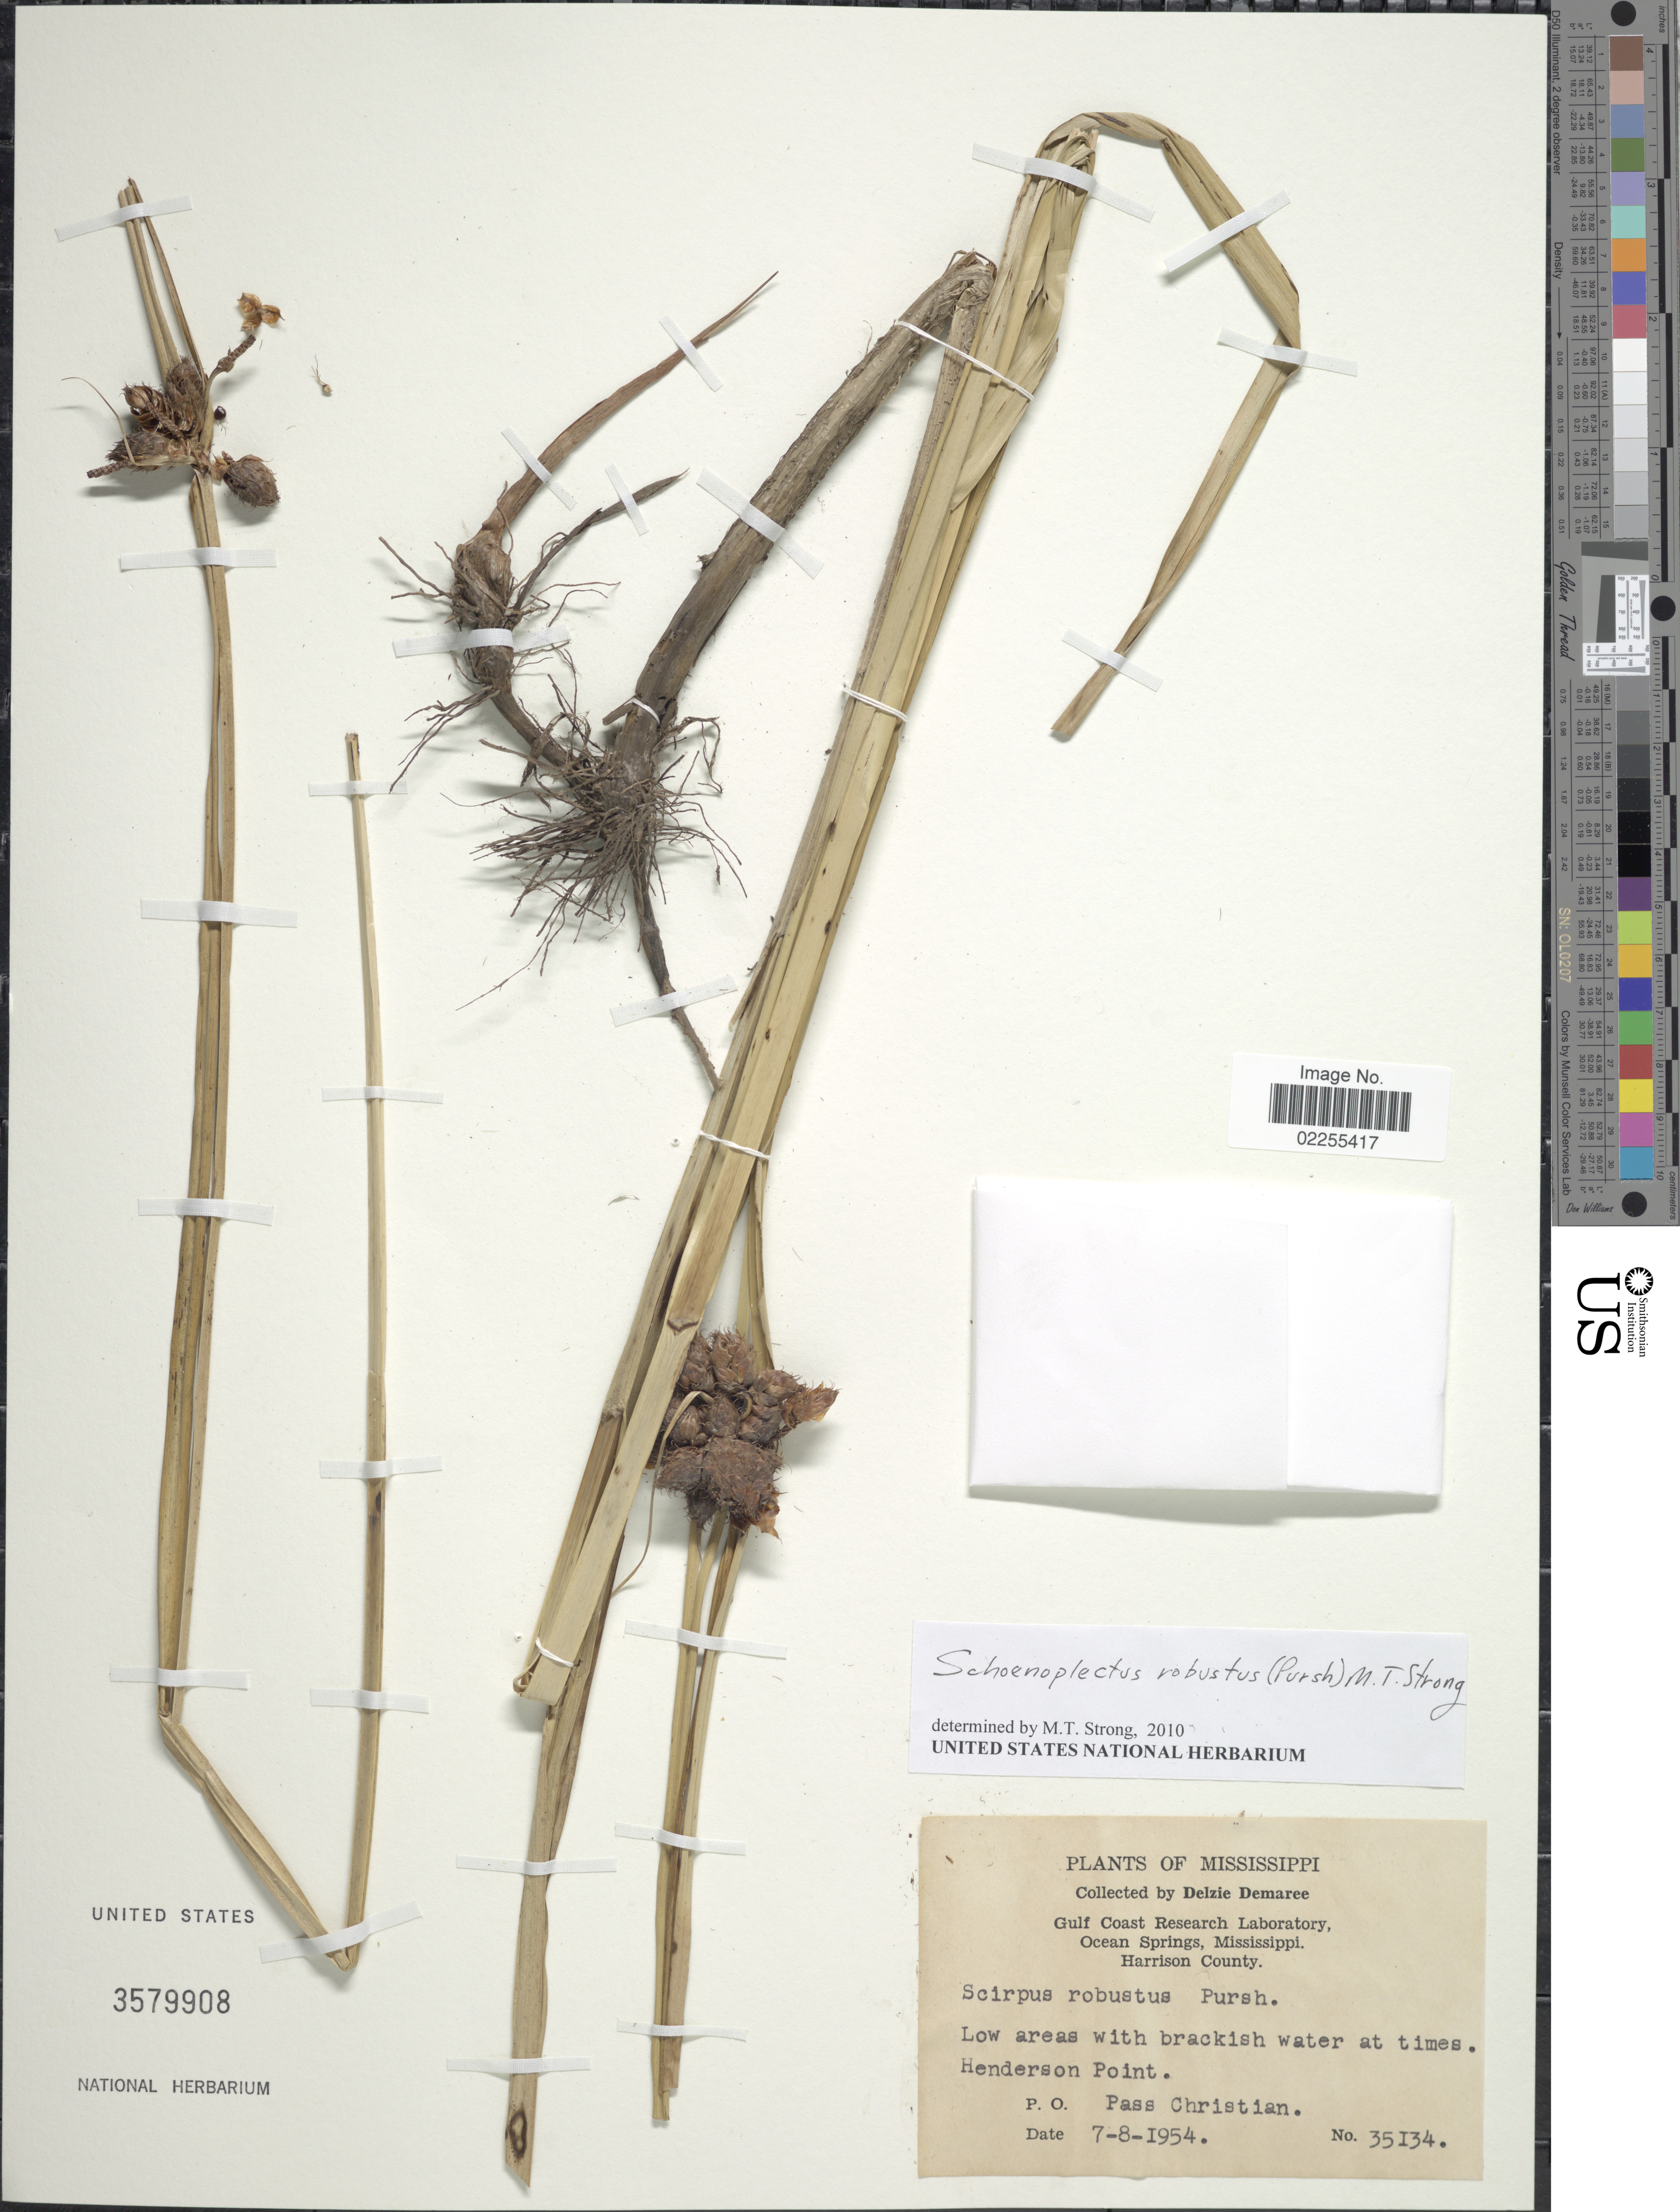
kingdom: Plantae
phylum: Tracheophyta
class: Liliopsida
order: Poales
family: Cyperaceae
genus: Bolboschoenus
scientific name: Bolboschoenus robustus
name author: (Pursh) Soják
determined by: Strong, M. T., (US), Smithsonian Institution - National Museum of Natural History (UNITED STATES)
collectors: D. Demaree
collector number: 35134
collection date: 1954-07-08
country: United States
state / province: Mississippi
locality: Gulf Coast, Ocean Springs, Harrison County, low areas with brackish water at times, Henderson Point, P.O. Pass Christian.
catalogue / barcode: US 3579908